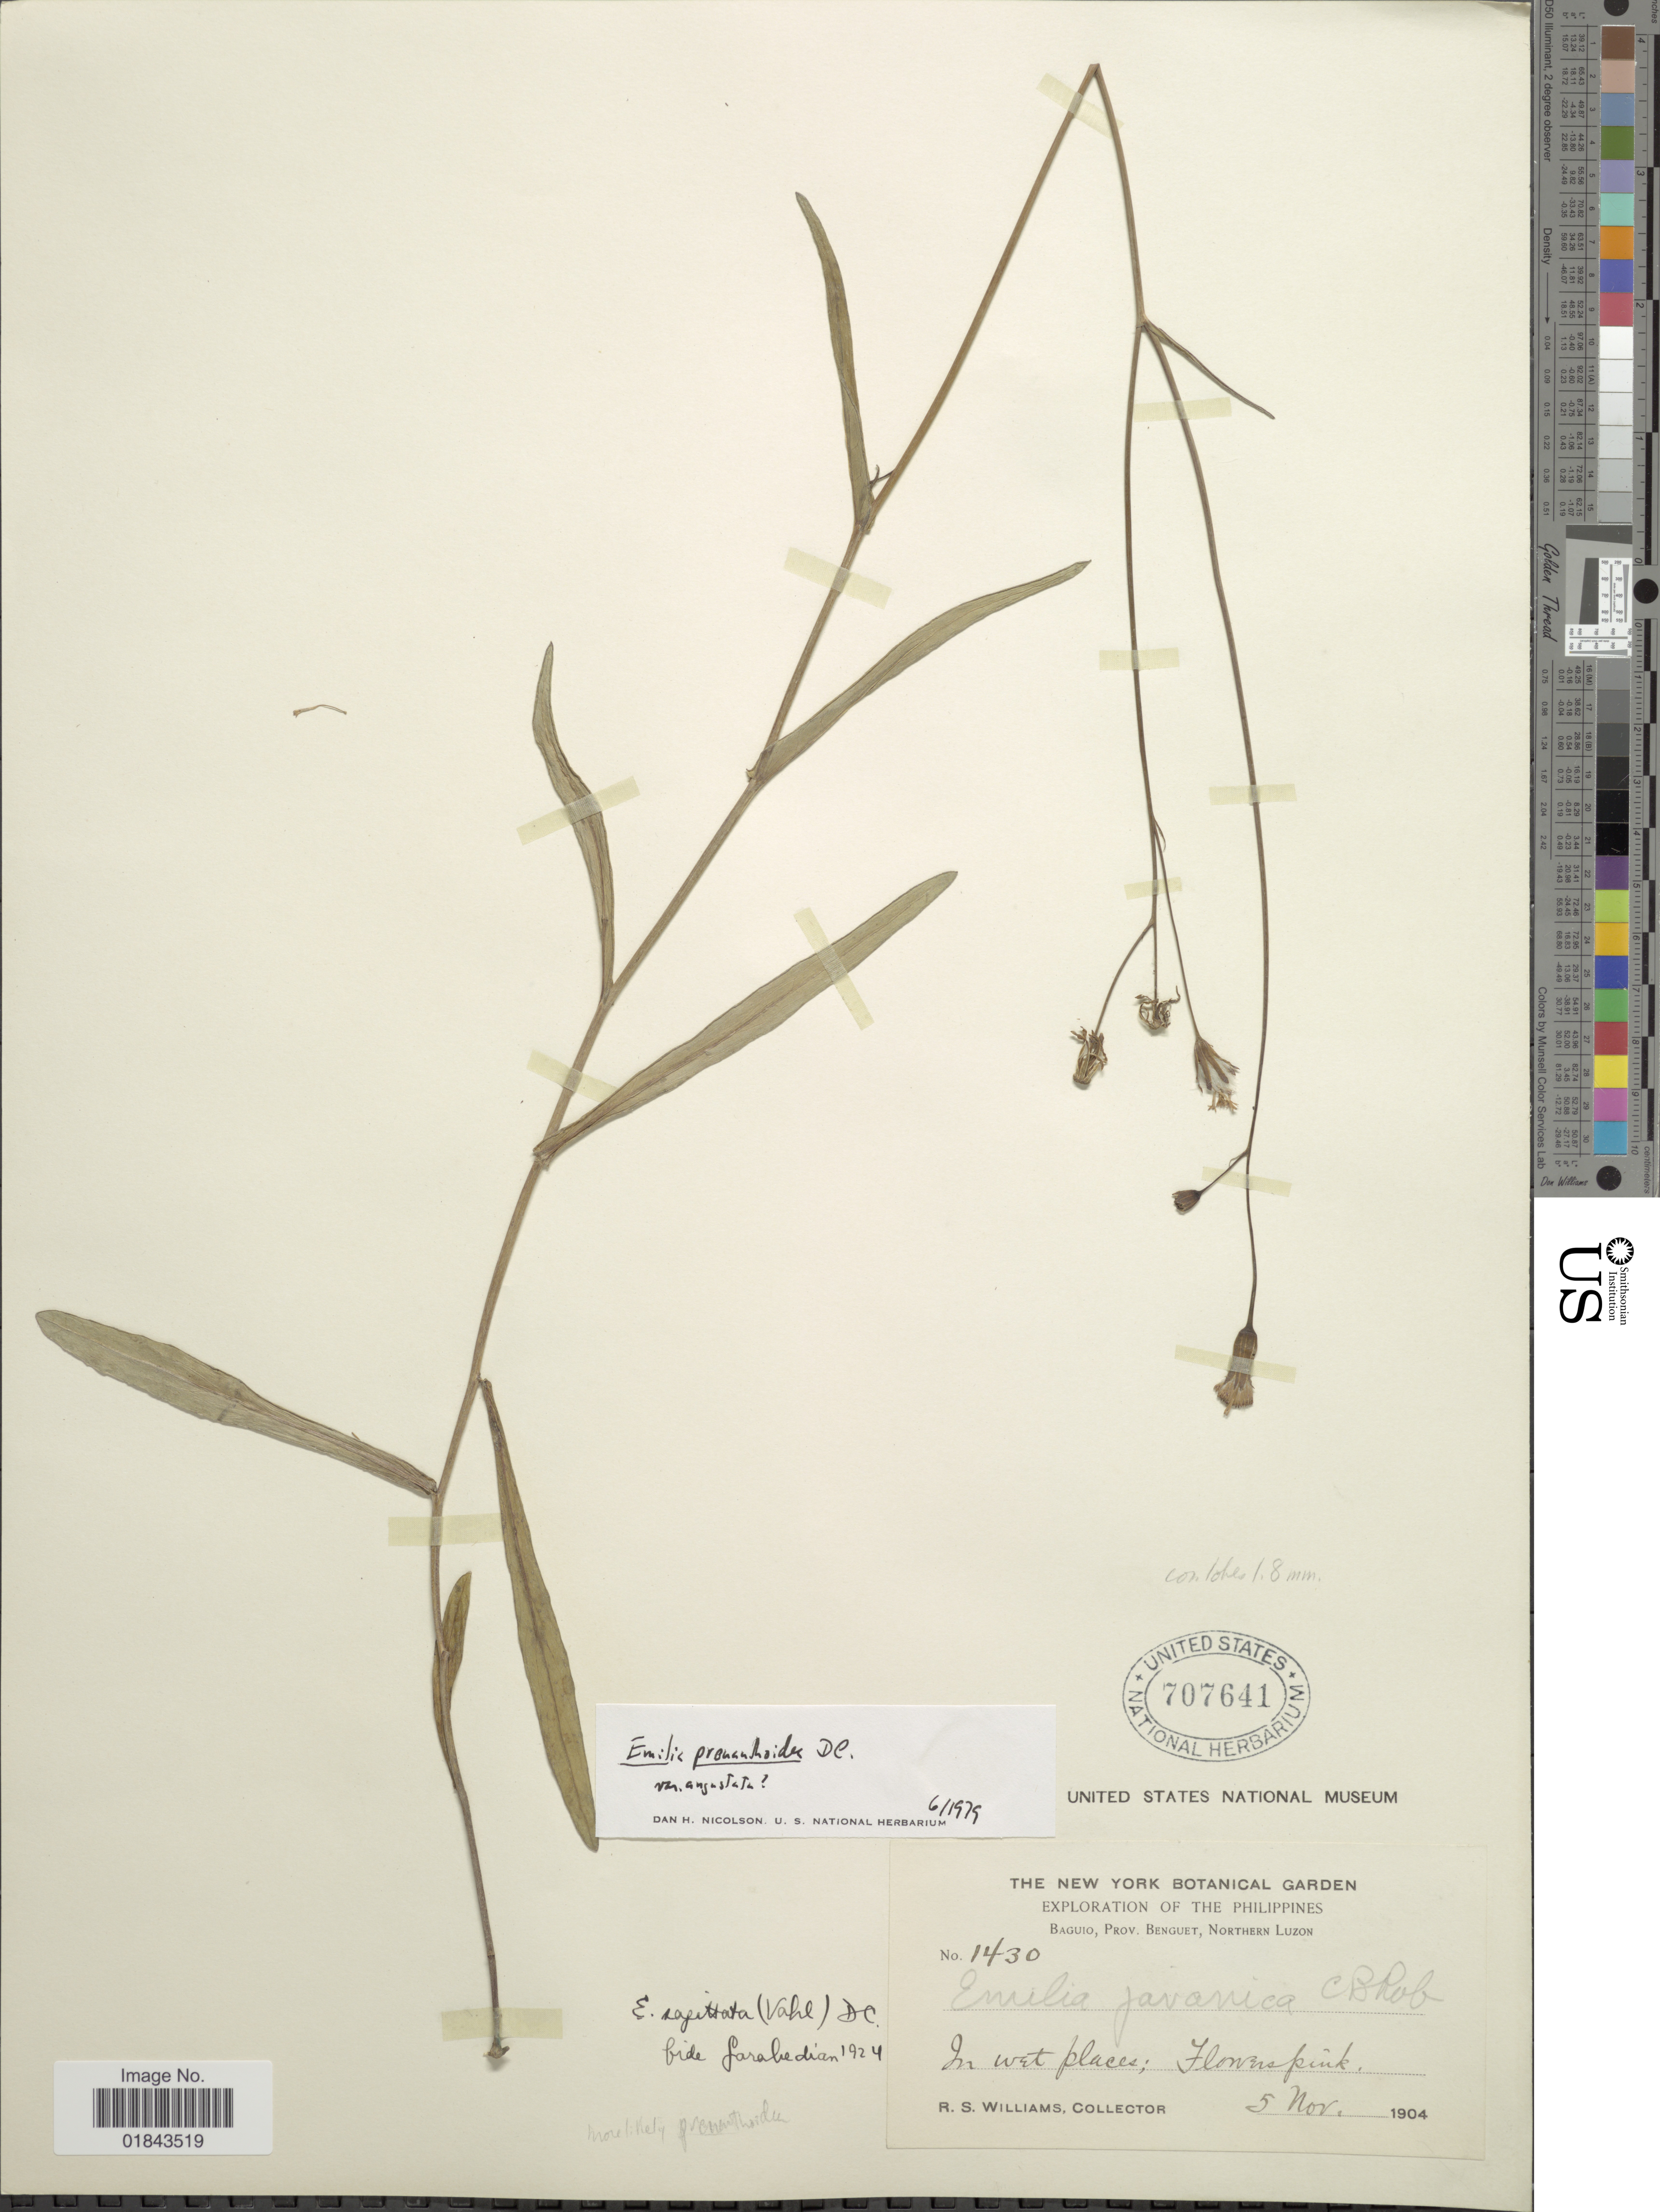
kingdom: Plantae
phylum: Tracheophyta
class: Magnoliopsida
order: Asterales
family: Asteraceae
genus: Emilia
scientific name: Emilia prenanthoidea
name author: DC.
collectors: R. S. Williams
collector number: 1430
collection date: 1904-11-05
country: Philippines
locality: The Philippines, Baguio, Prov. Benguet, Northern Luzon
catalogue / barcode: US 707641